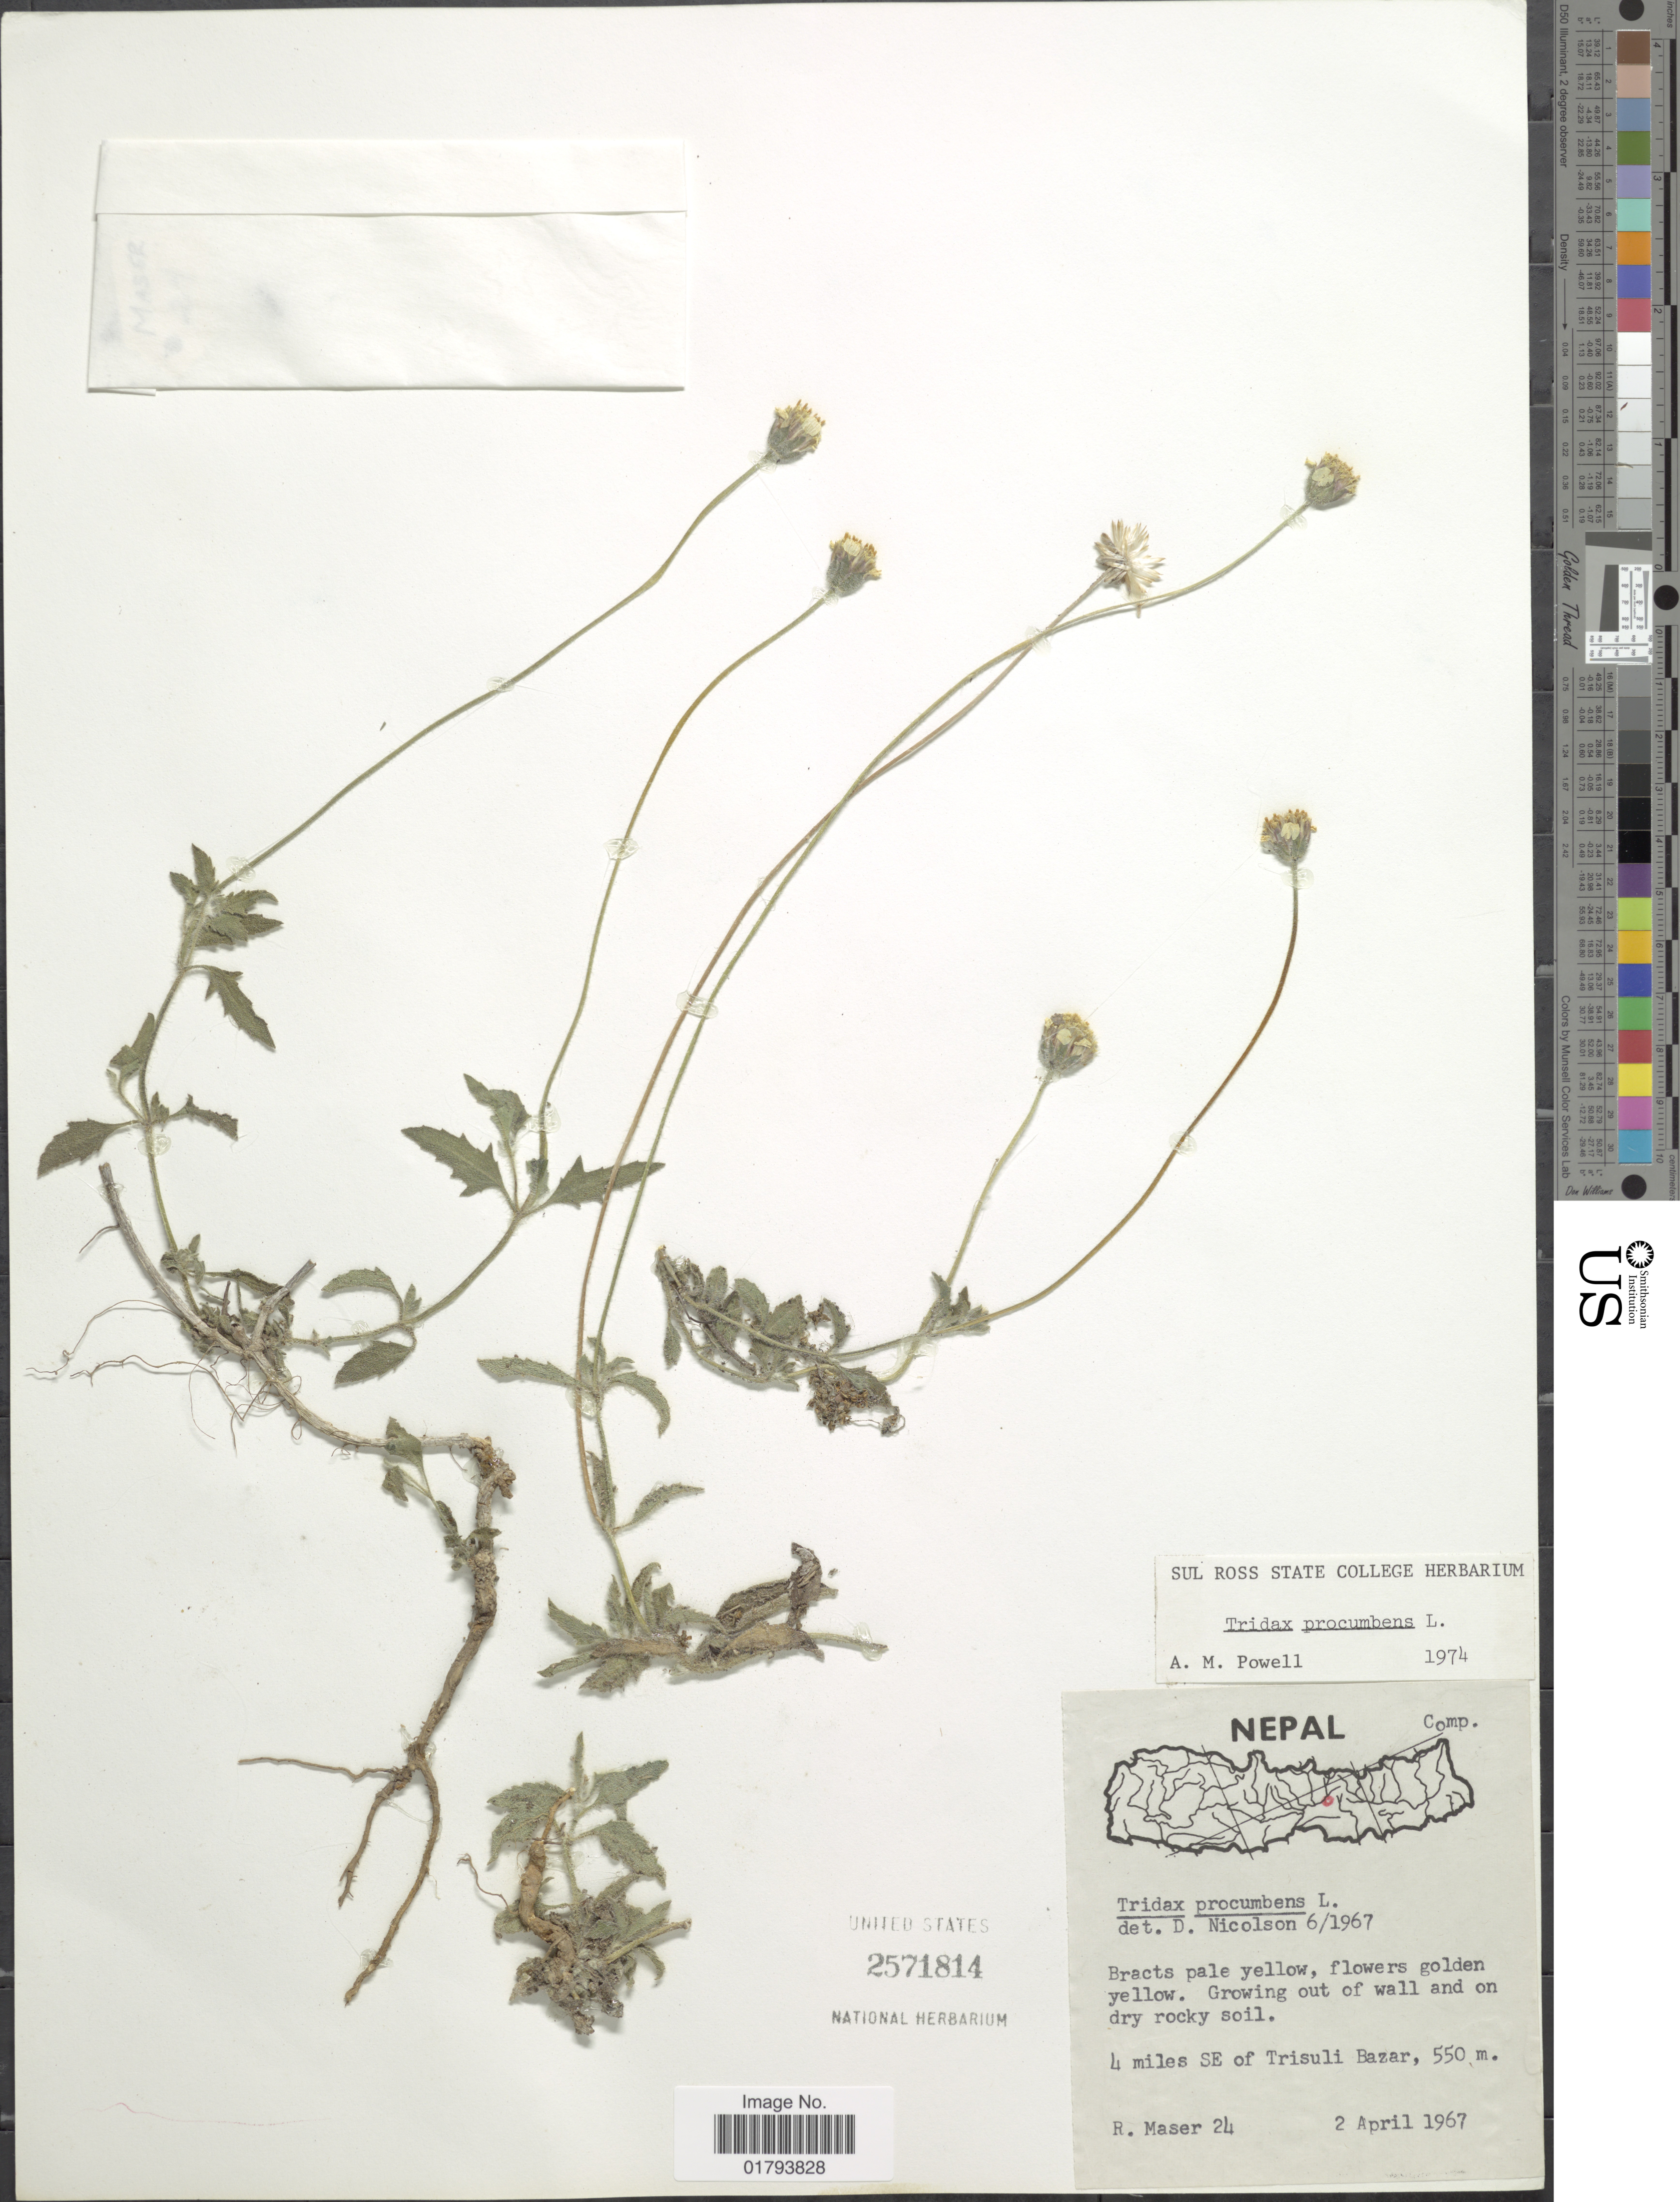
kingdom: Plantae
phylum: Tracheophyta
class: Magnoliopsida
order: Asterales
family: Asteraceae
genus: Tridax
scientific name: Tridax procumbens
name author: L.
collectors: R. Maser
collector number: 24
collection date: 1967-04-02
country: Nepal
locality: Growing out of wall and on dry rocky soil. 4 miles SE of Trisuli Bazar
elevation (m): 550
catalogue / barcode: US 2571814